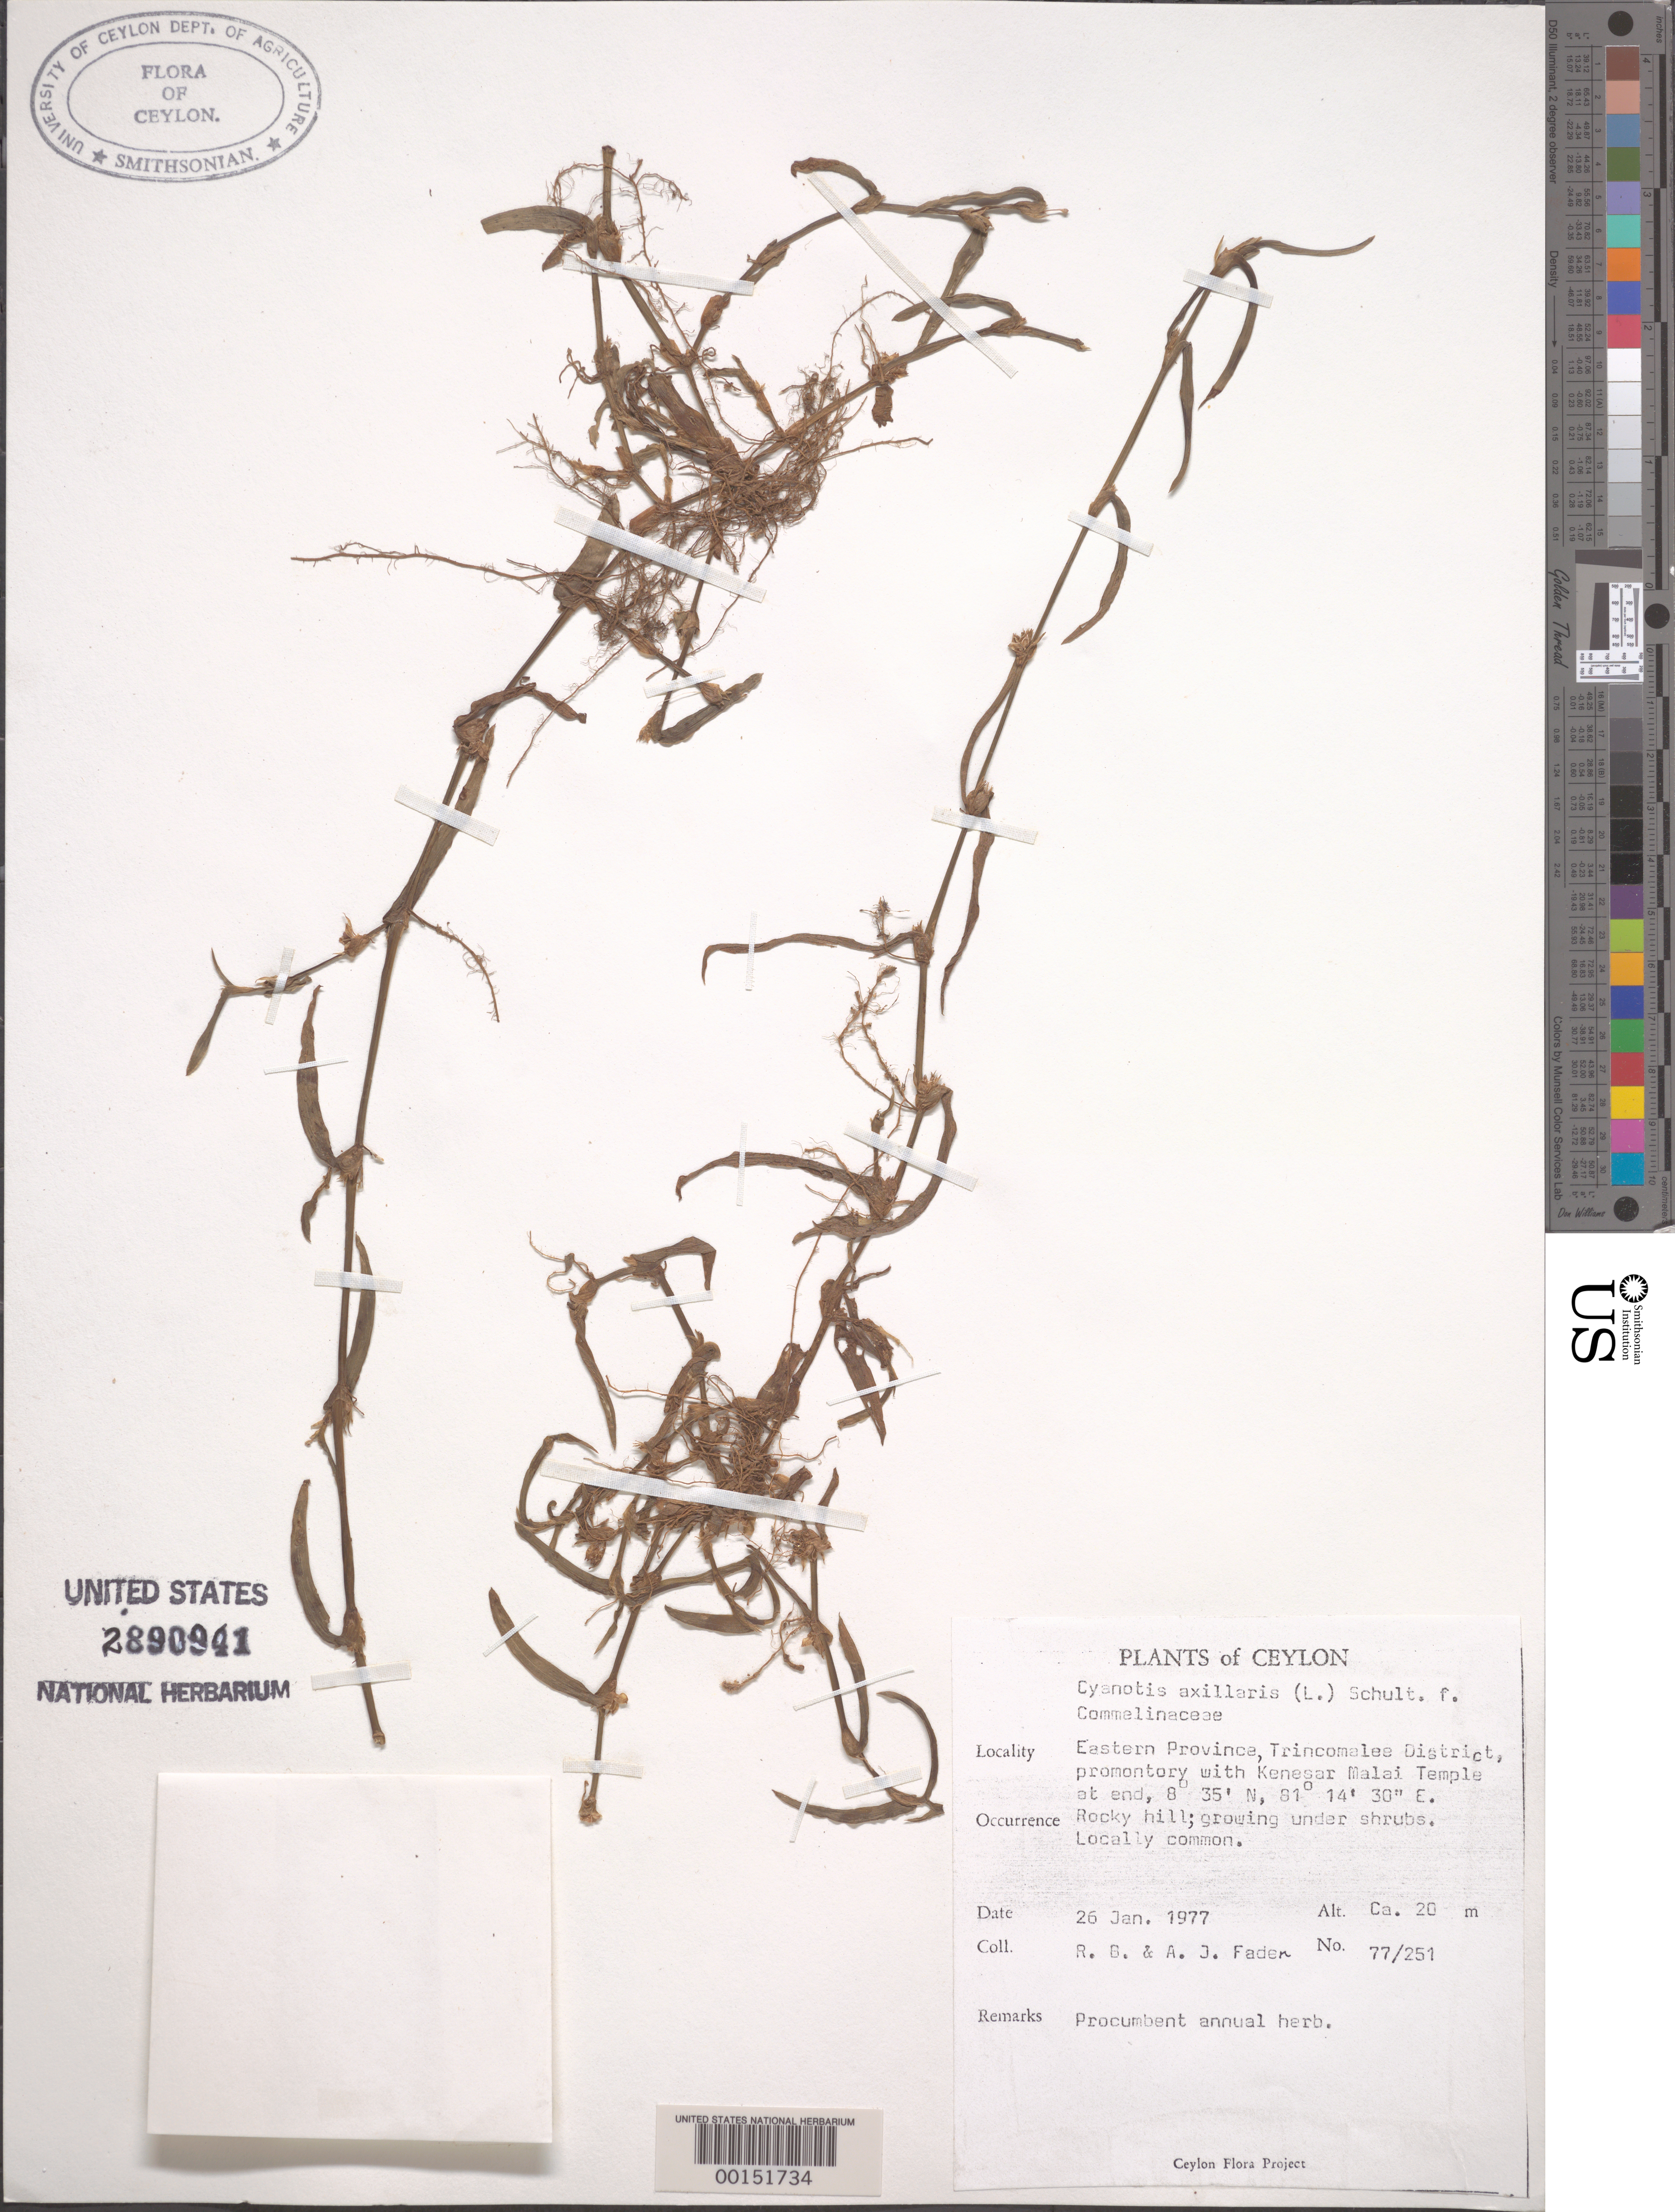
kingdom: Plantae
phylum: Tracheophyta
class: Liliopsida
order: Commelinales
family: Commelinaceae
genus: Cyanotis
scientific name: Cyanotis axillaris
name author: (L.) D. Don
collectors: R. B. Faden & A. J. Faden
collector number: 77/251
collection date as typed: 26 Jan 1977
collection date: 1977-01-26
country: Sri Lanka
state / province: Eastern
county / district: Trincomalee Dist.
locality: Near kenesar malai temple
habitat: Rocky hill; under shrubs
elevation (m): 20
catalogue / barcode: US 2890941